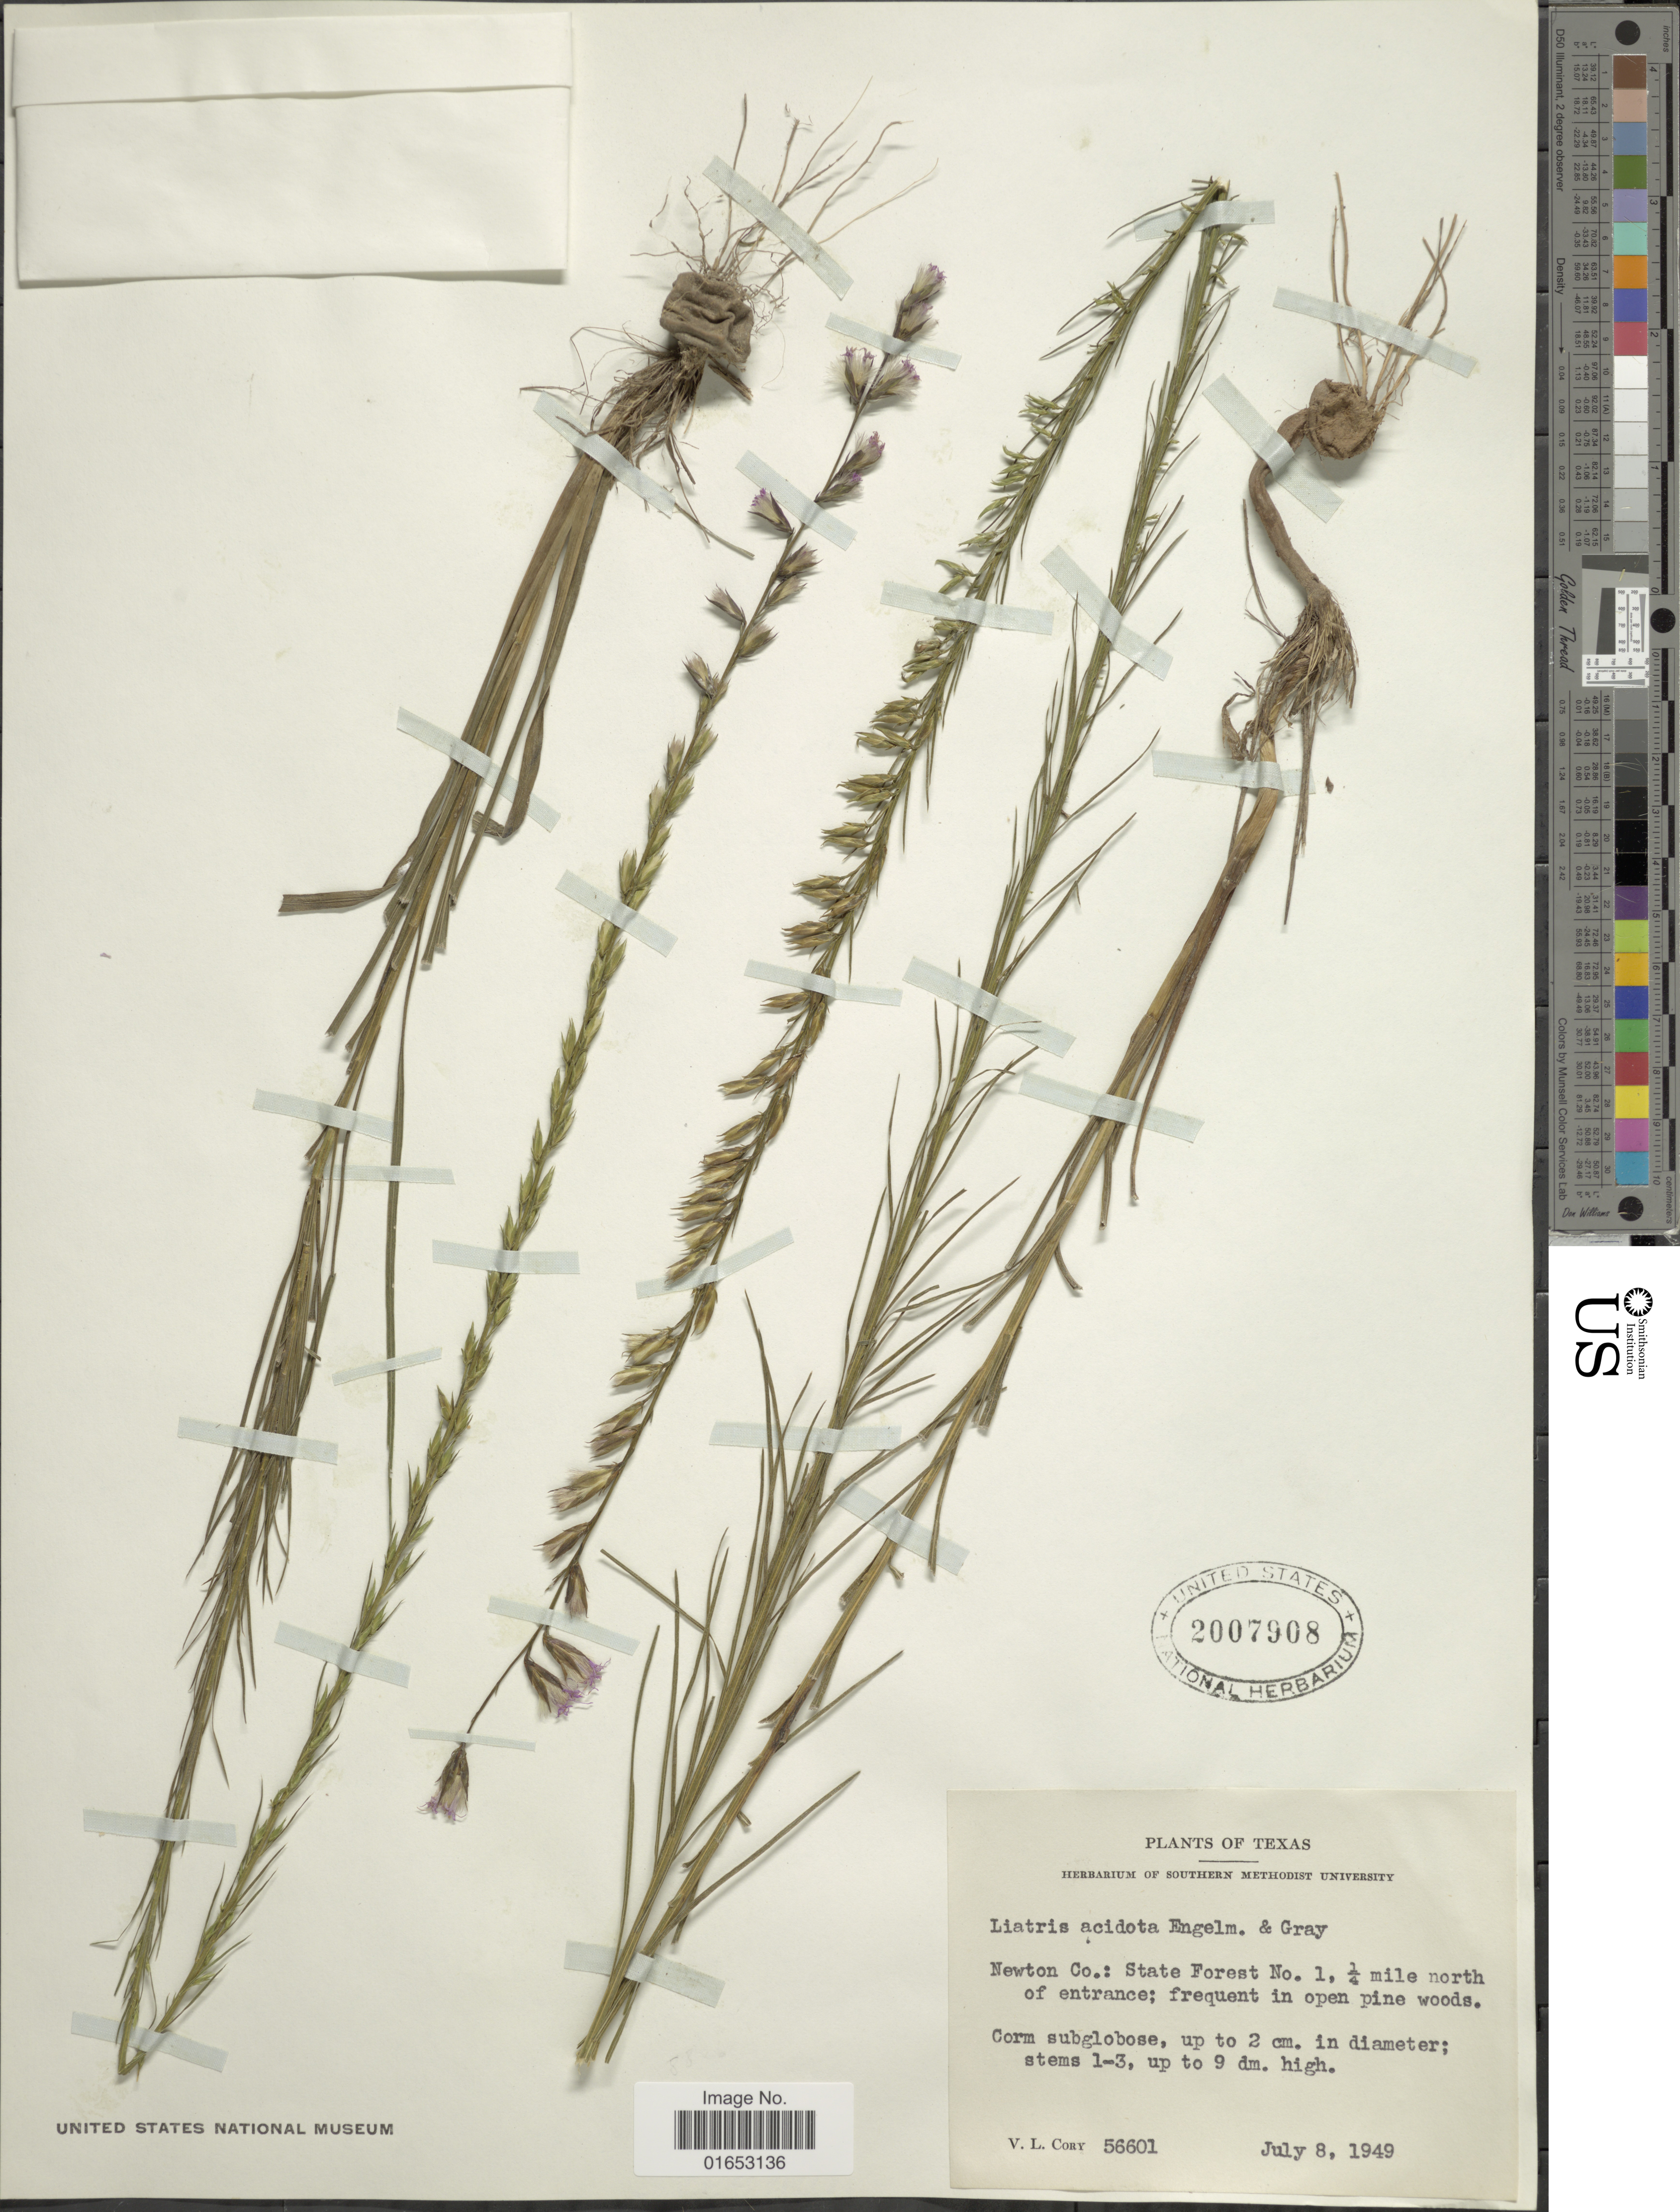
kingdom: Plantae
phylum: Tracheophyta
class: Magnoliopsida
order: Asterales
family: Asteraceae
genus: Liatris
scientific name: Liatris acidota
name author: Engelm. & A. Gray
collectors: V. Cory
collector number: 55601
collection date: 1949-07-08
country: United States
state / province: Texas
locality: Newton Co.: State Forest No. 1, ¼ mile north of entrance; frequent in open pine woods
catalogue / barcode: US 2007908